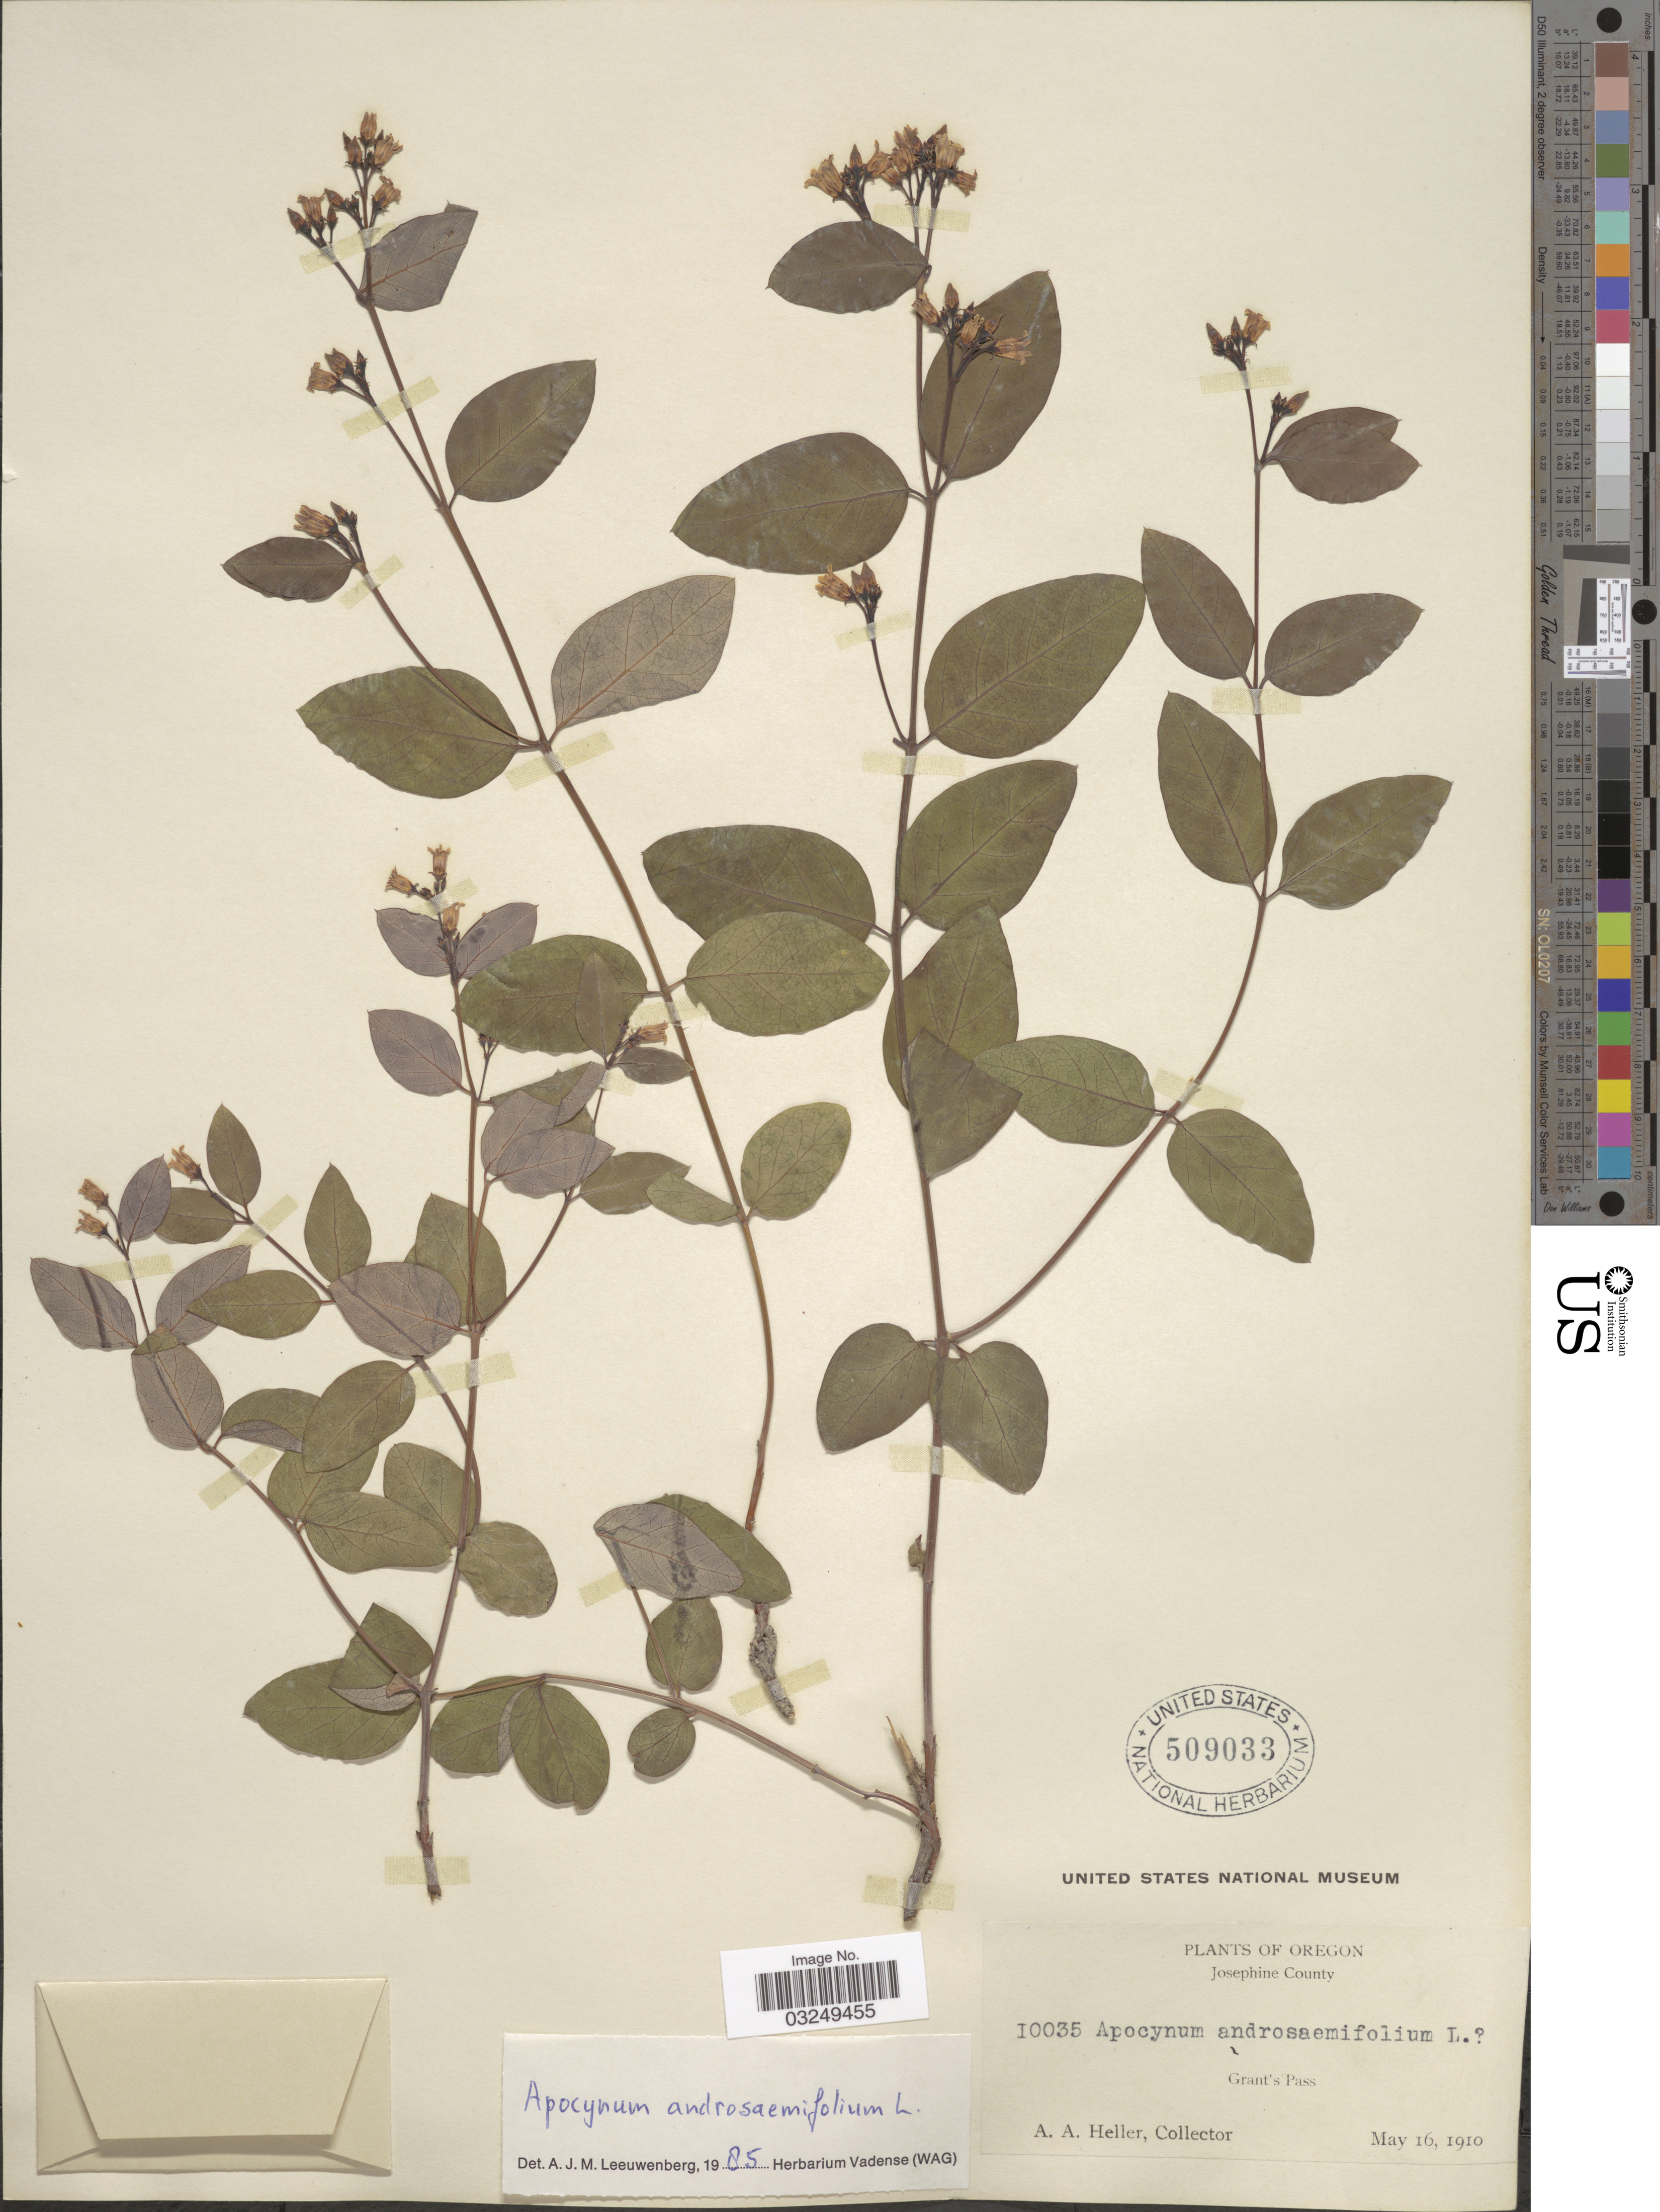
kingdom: Plantae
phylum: Tracheophyta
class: Magnoliopsida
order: Gentianales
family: Apocynaceae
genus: Apocynum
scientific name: Apocynum androsaemifolium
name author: L.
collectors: A. A. Heller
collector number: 10035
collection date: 1910-05-16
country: United States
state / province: Oregon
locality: Josephine County. Grant's Pass.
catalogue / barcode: US 509033